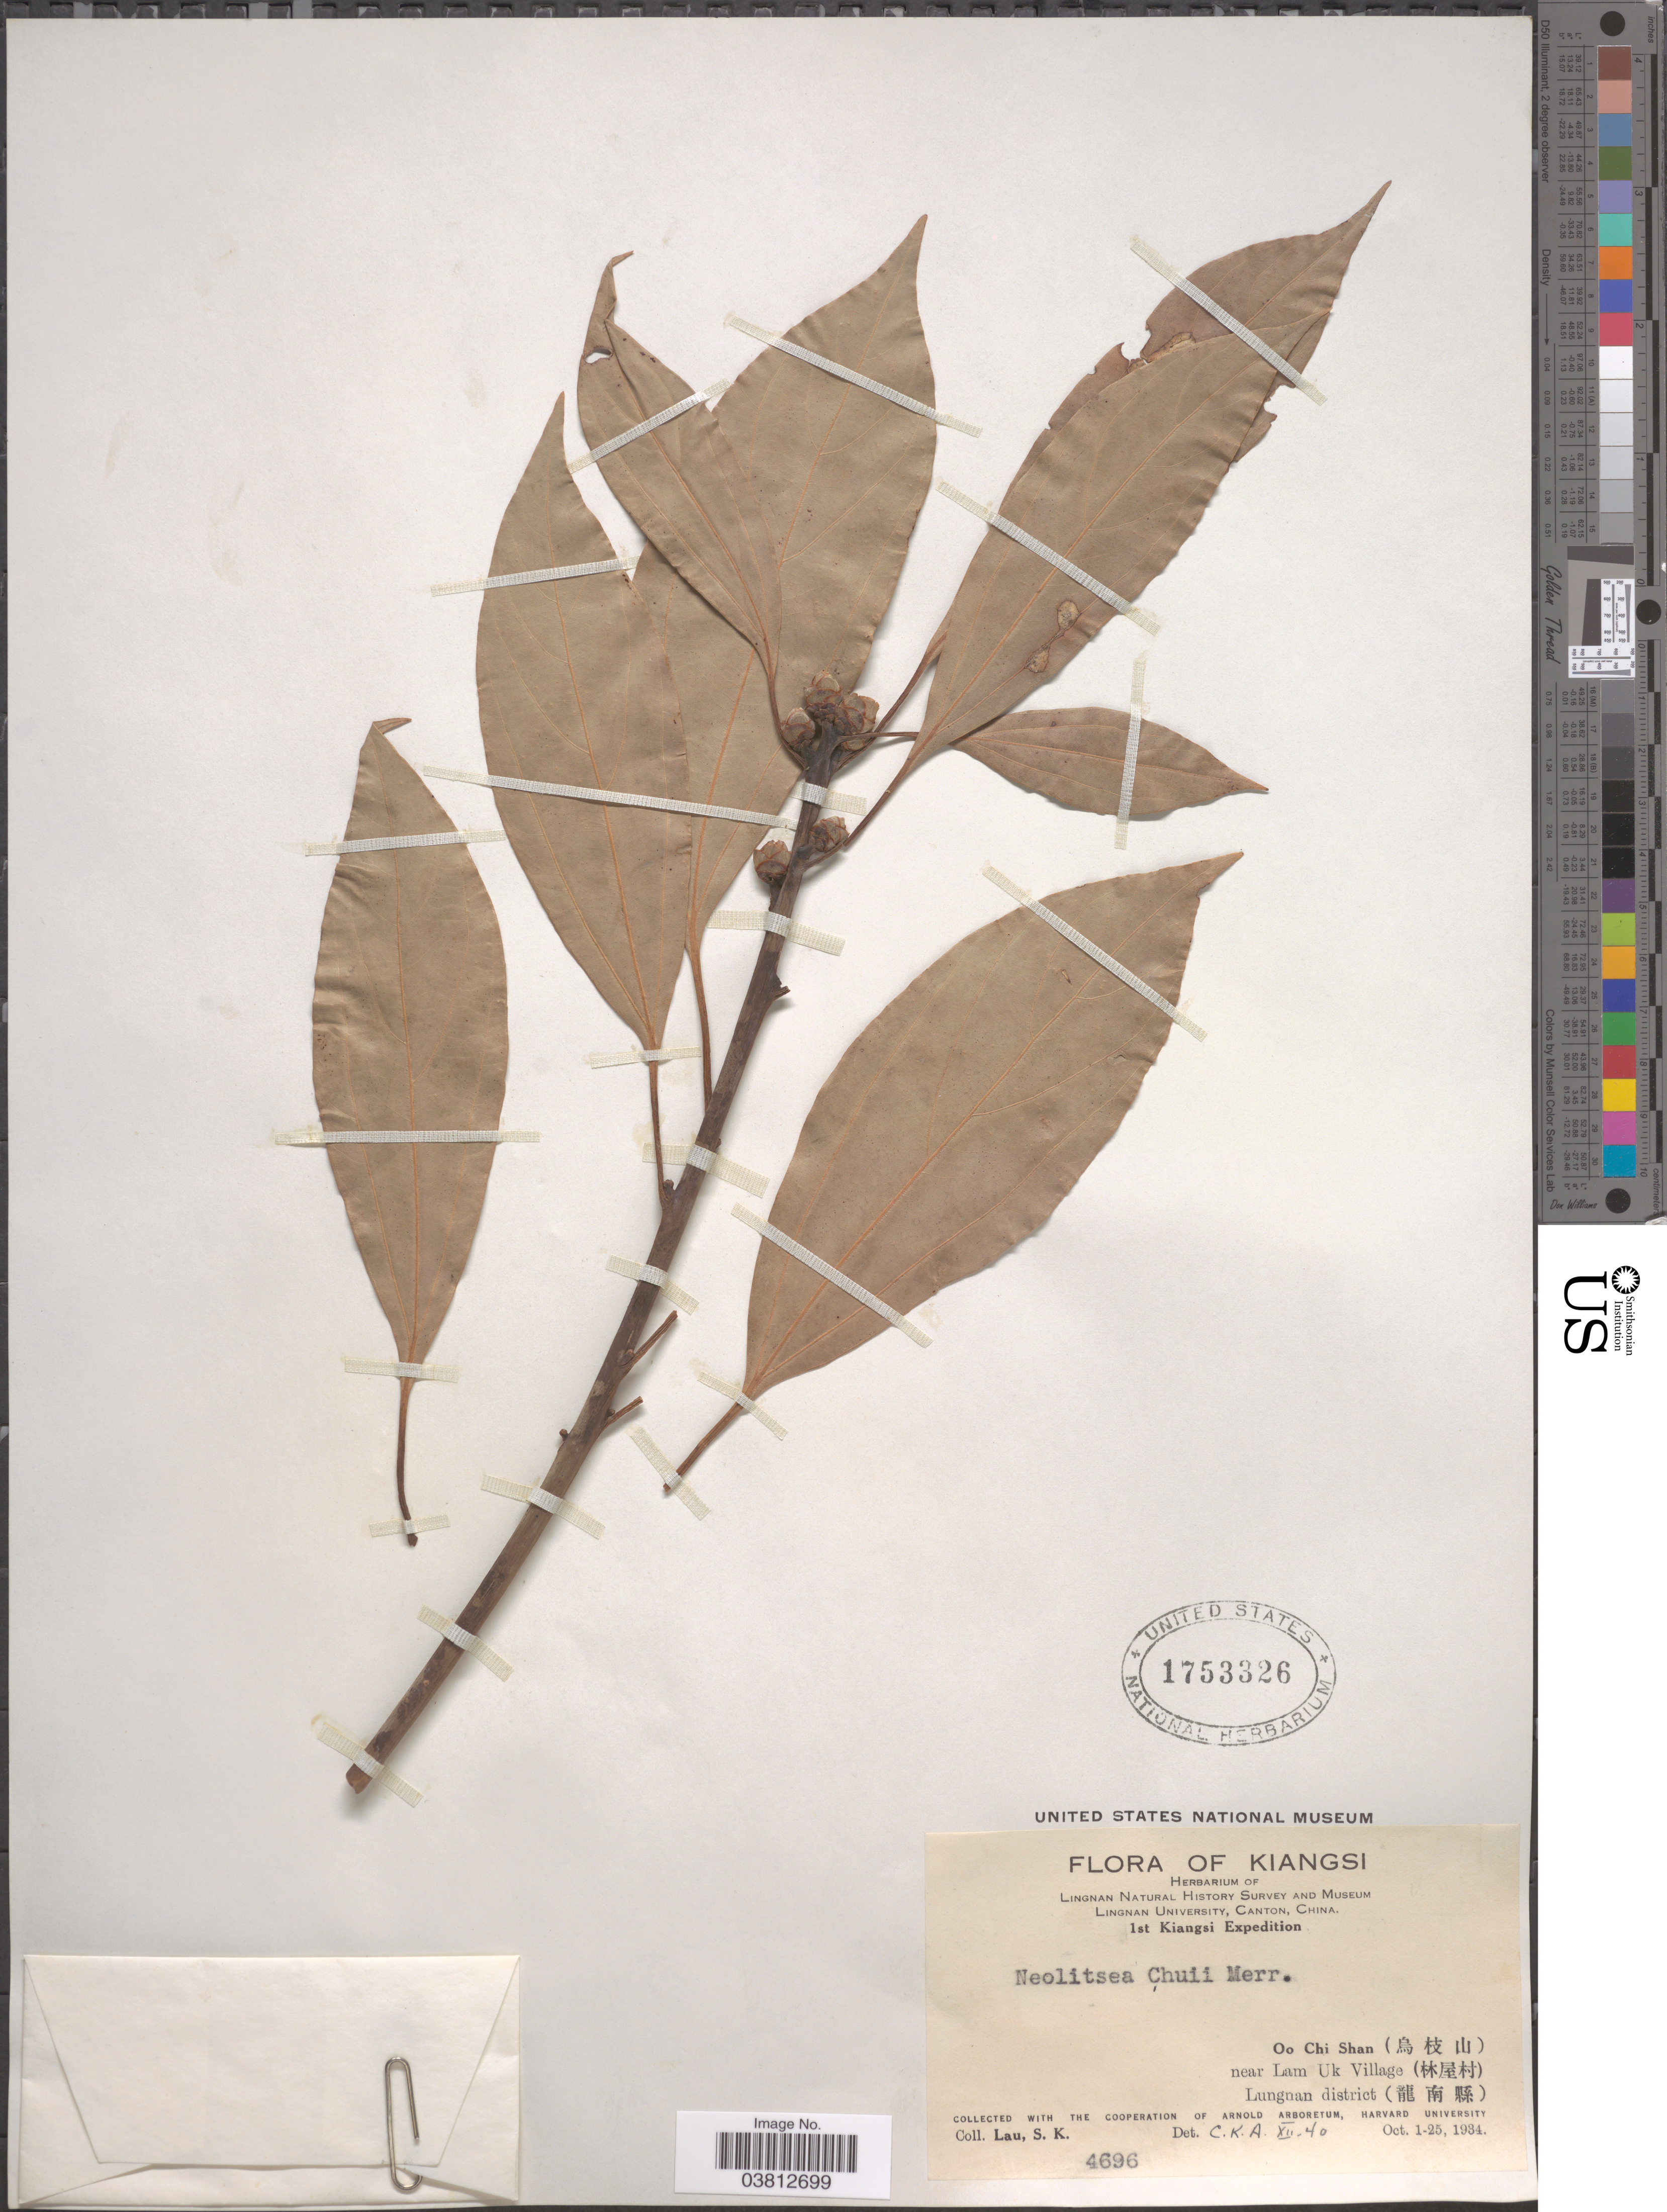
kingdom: Plantae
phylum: Tracheophyta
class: Magnoliopsida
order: Laurales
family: Lauraceae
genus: Neolitsea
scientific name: Neolitsea chui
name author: Merr.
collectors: S. K. Lau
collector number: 4696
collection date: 1934-10-01/1934-10-25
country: China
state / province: Jiangxi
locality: Kiangsi. Oo Chi Shan (X) near Lam Uk Village (X) Lungnan district (X).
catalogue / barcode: US 1753326